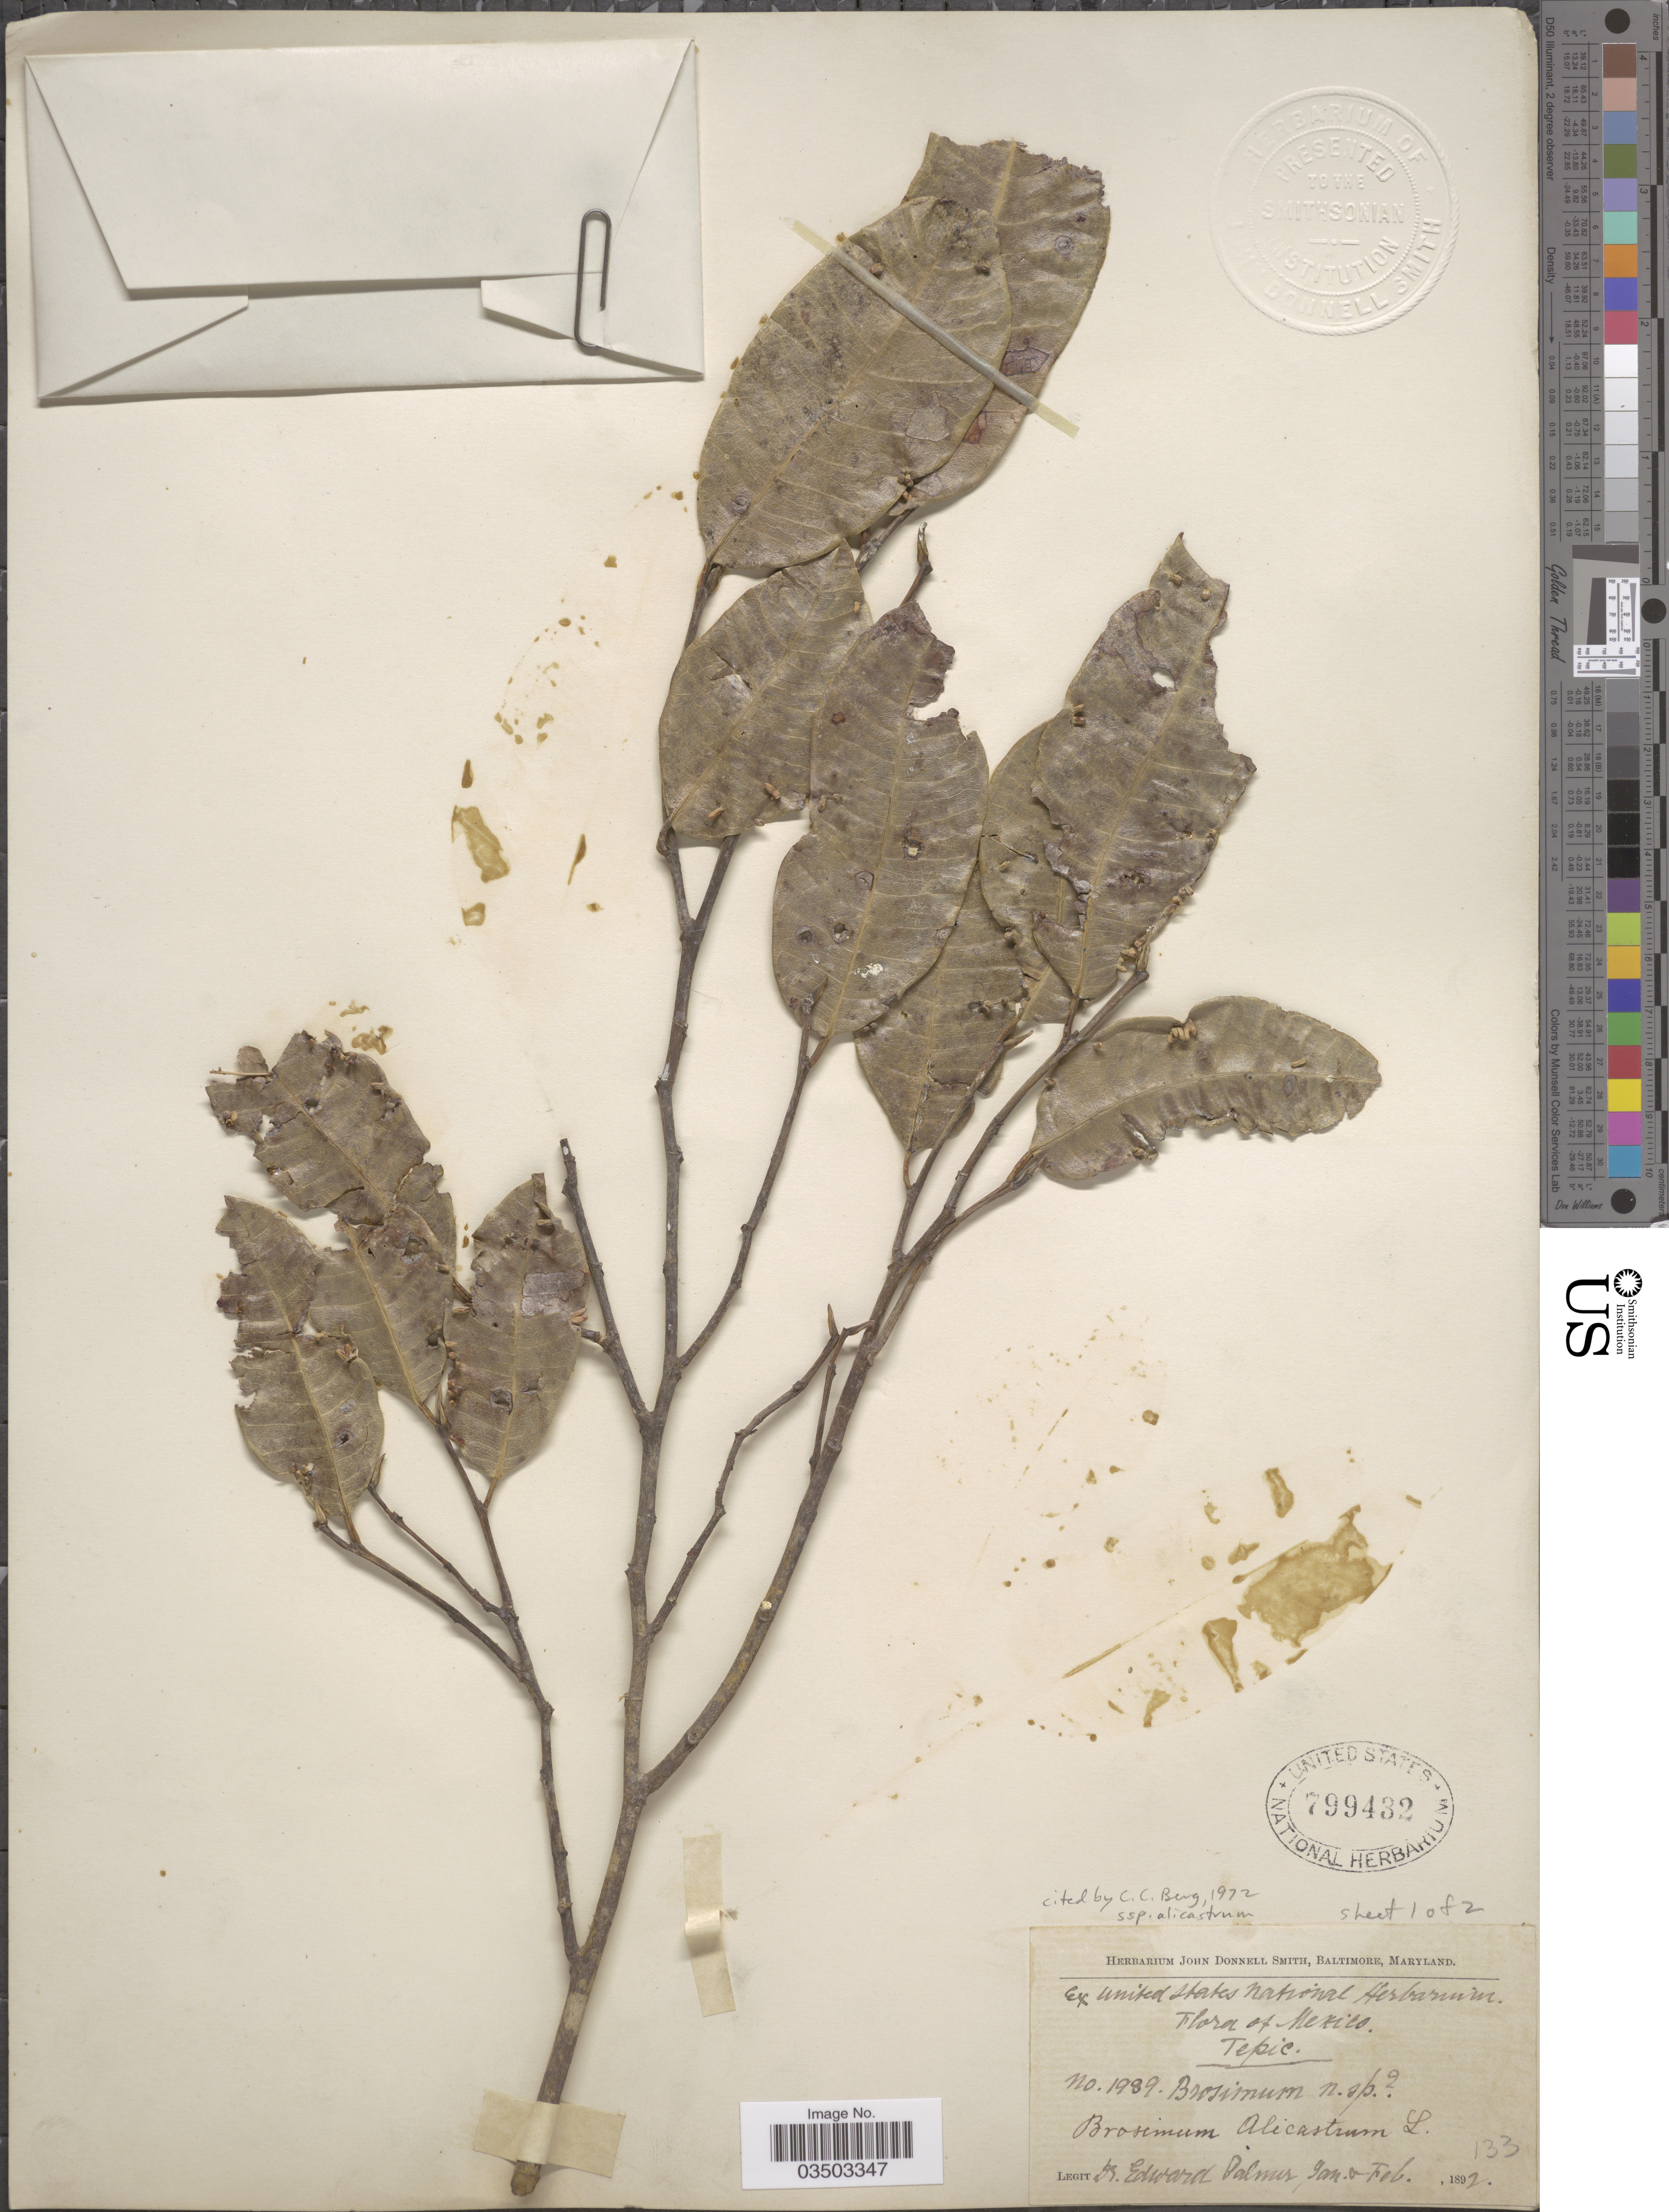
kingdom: Plantae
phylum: Tracheophyta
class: Magnoliopsida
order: Rosales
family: Moraceae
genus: Brosimum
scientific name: Brosimum alicastrum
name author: Sw.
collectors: E. Palmer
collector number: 1989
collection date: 1892-01/1892-02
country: Mexico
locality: Tepic.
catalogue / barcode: US 799432